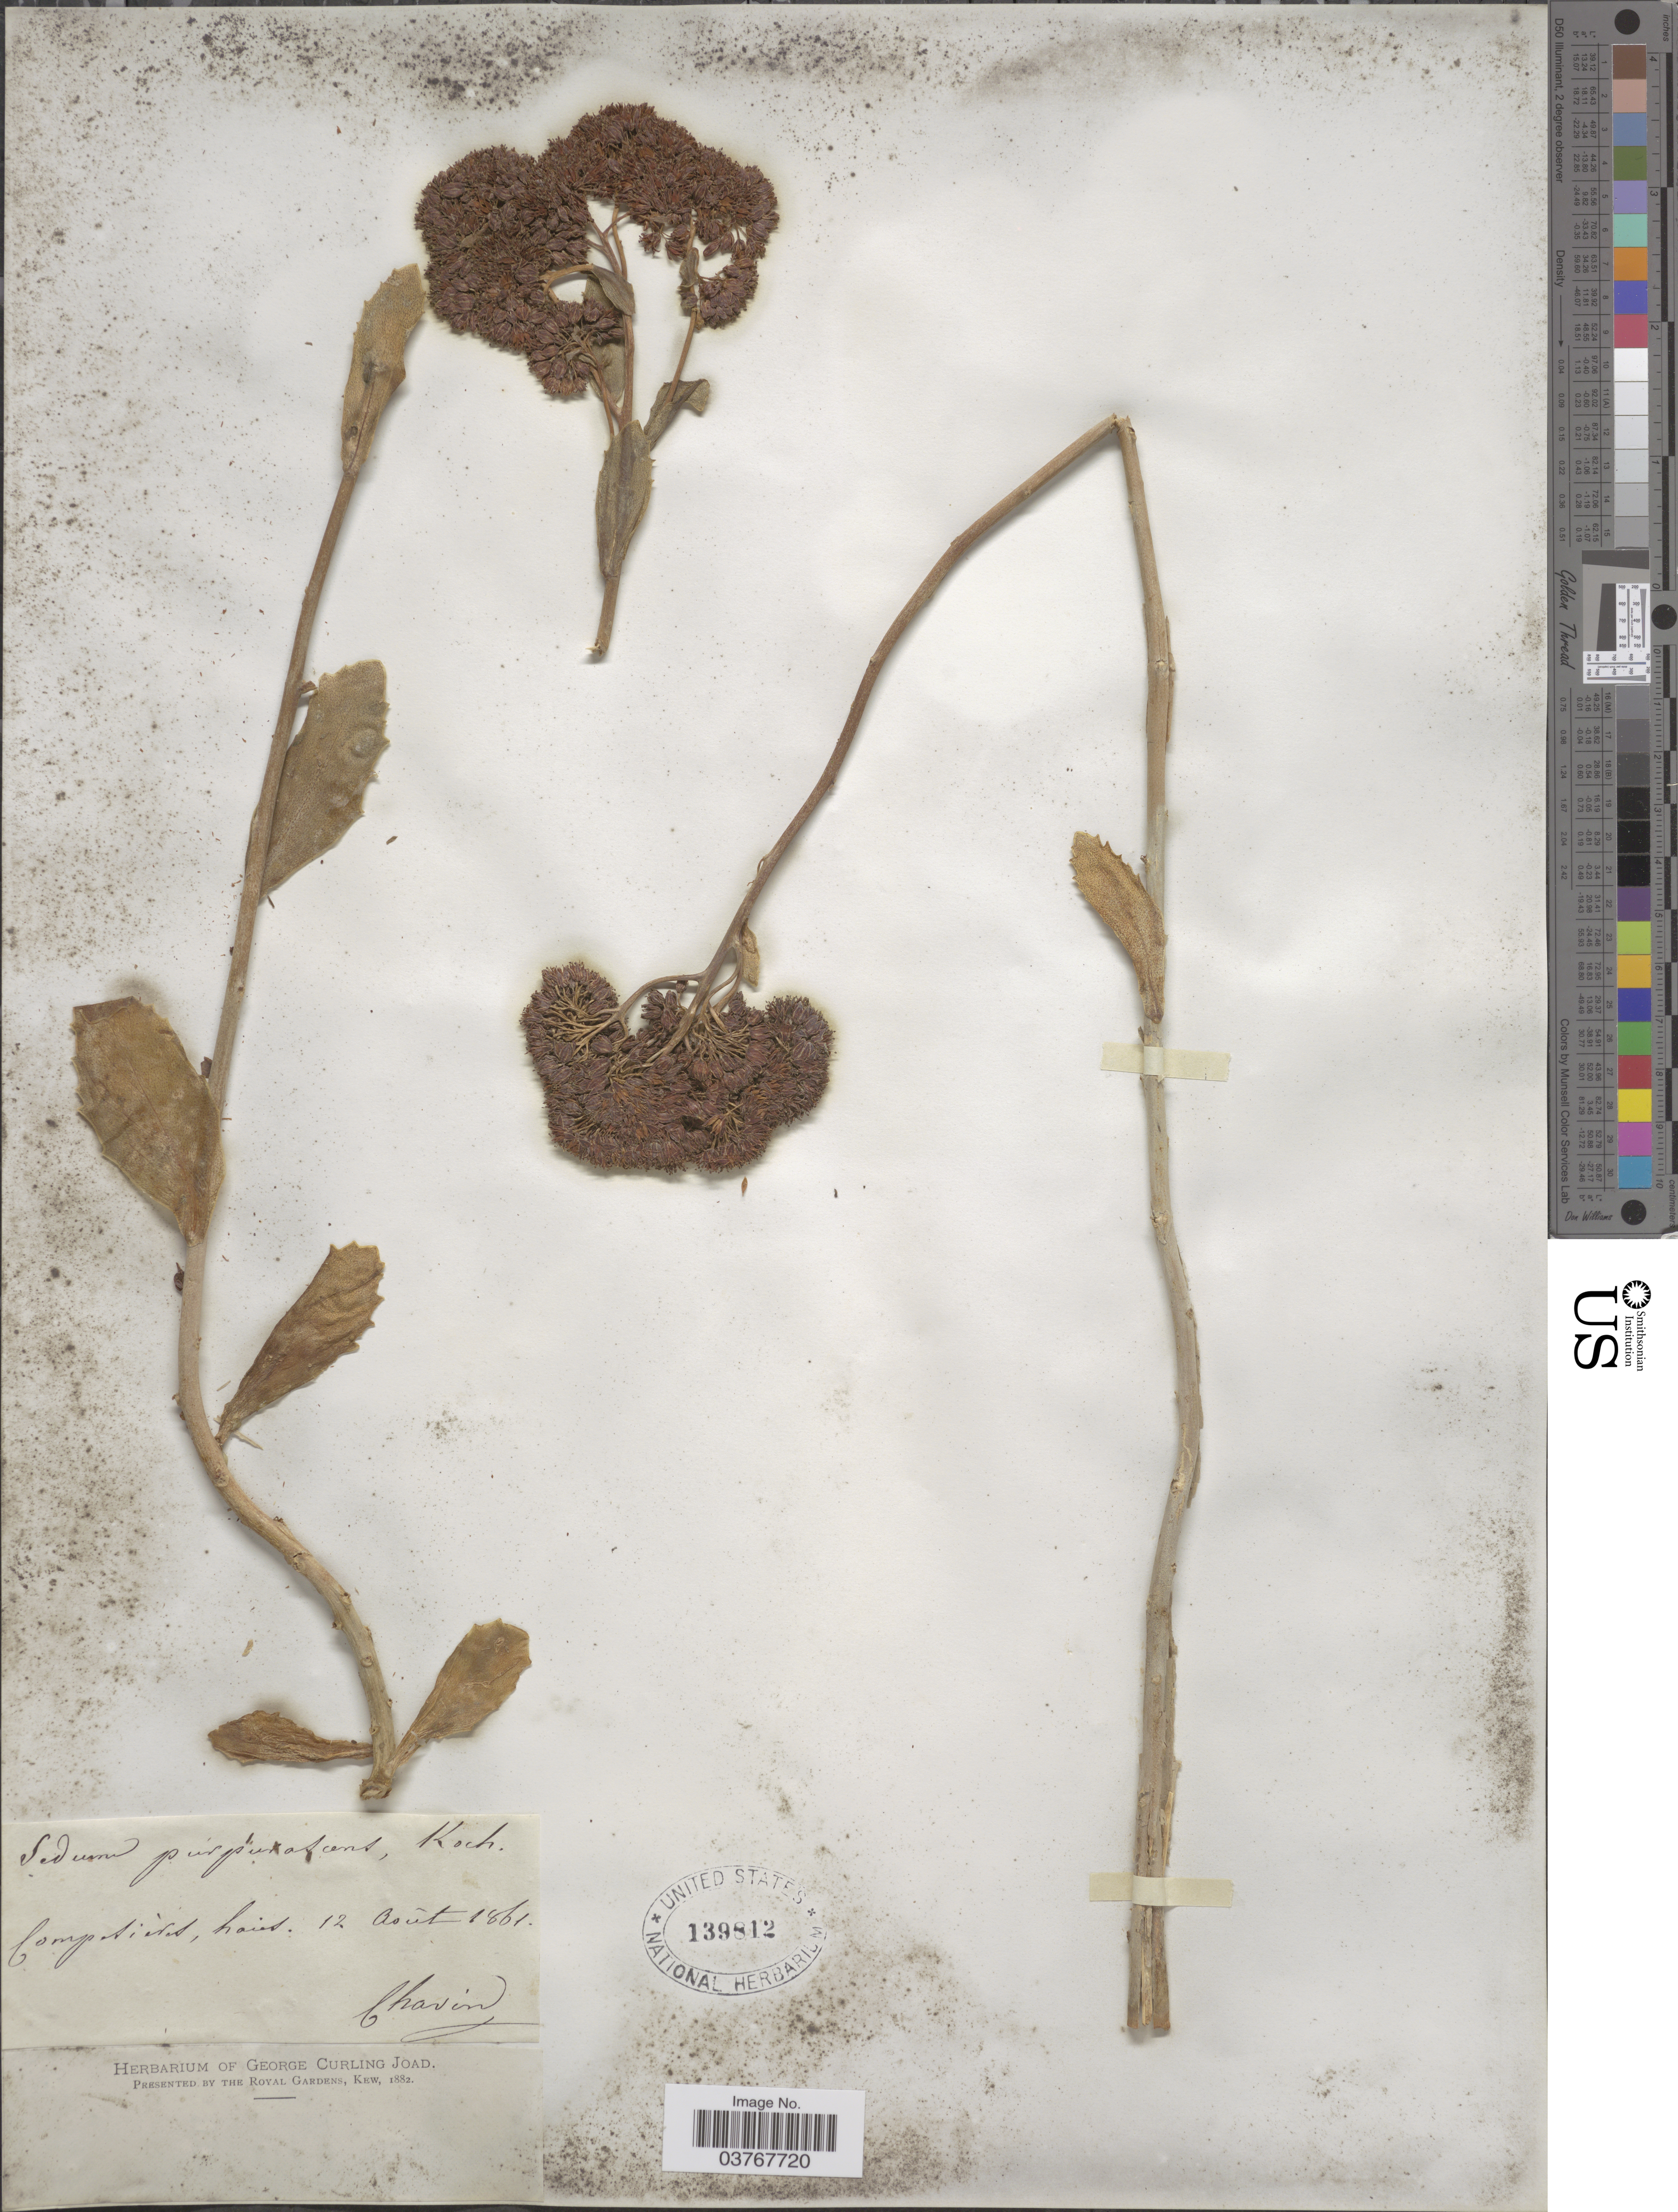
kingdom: Plantae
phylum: Tracheophyta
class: Magnoliopsida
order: Saxifragales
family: Crassulaceae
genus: Sedum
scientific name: Sedum purpurascens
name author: W.D.J. Koch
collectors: -. Chavin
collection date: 1861-08-12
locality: Compdierd, hais. [interpreted]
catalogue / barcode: US 139812